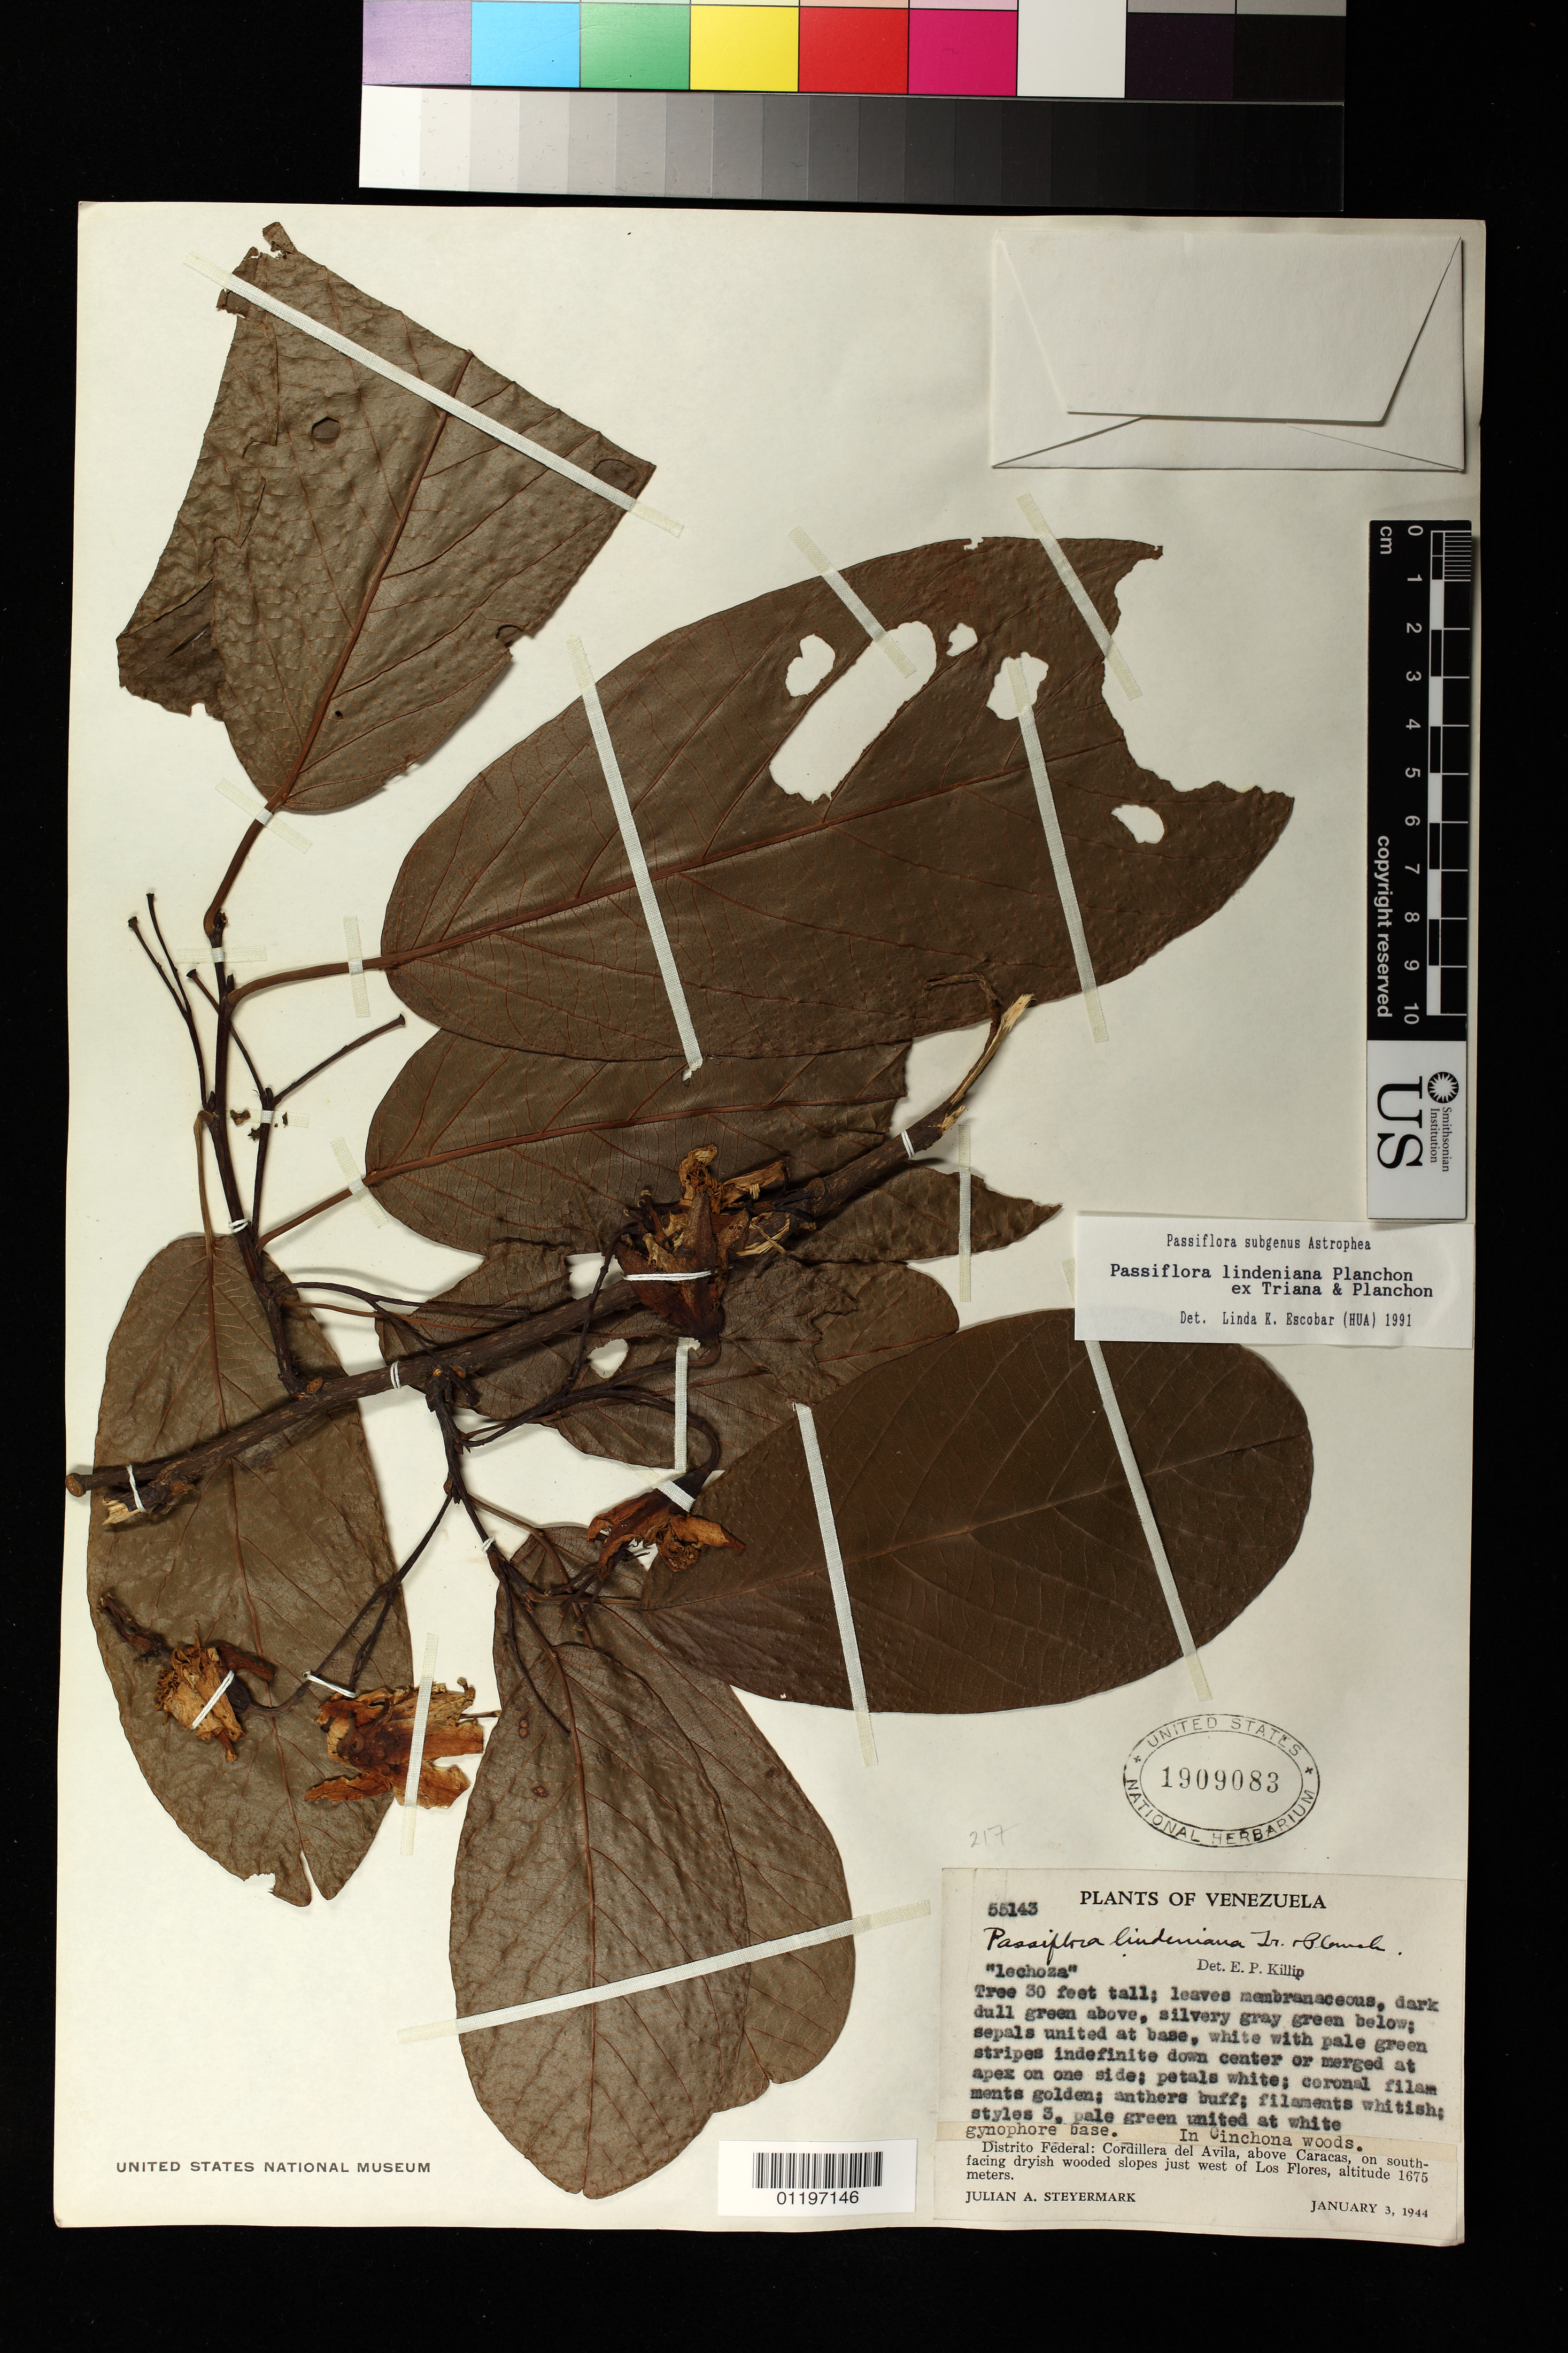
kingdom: Plantae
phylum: Tracheophyta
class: Magnoliopsida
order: Malpighiales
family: Passifloraceae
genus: Passiflora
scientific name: Passiflora lindeniana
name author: Planch.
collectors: J. Steyermark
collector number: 55143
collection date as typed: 01 Mar 1944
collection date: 1944-03-01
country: Venezuela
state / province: Distrito Federal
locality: Cordillera del Avila, above Caracas, on south-facing drying wooded slopes just west of Los Flores.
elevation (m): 1675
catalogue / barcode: US 1909083